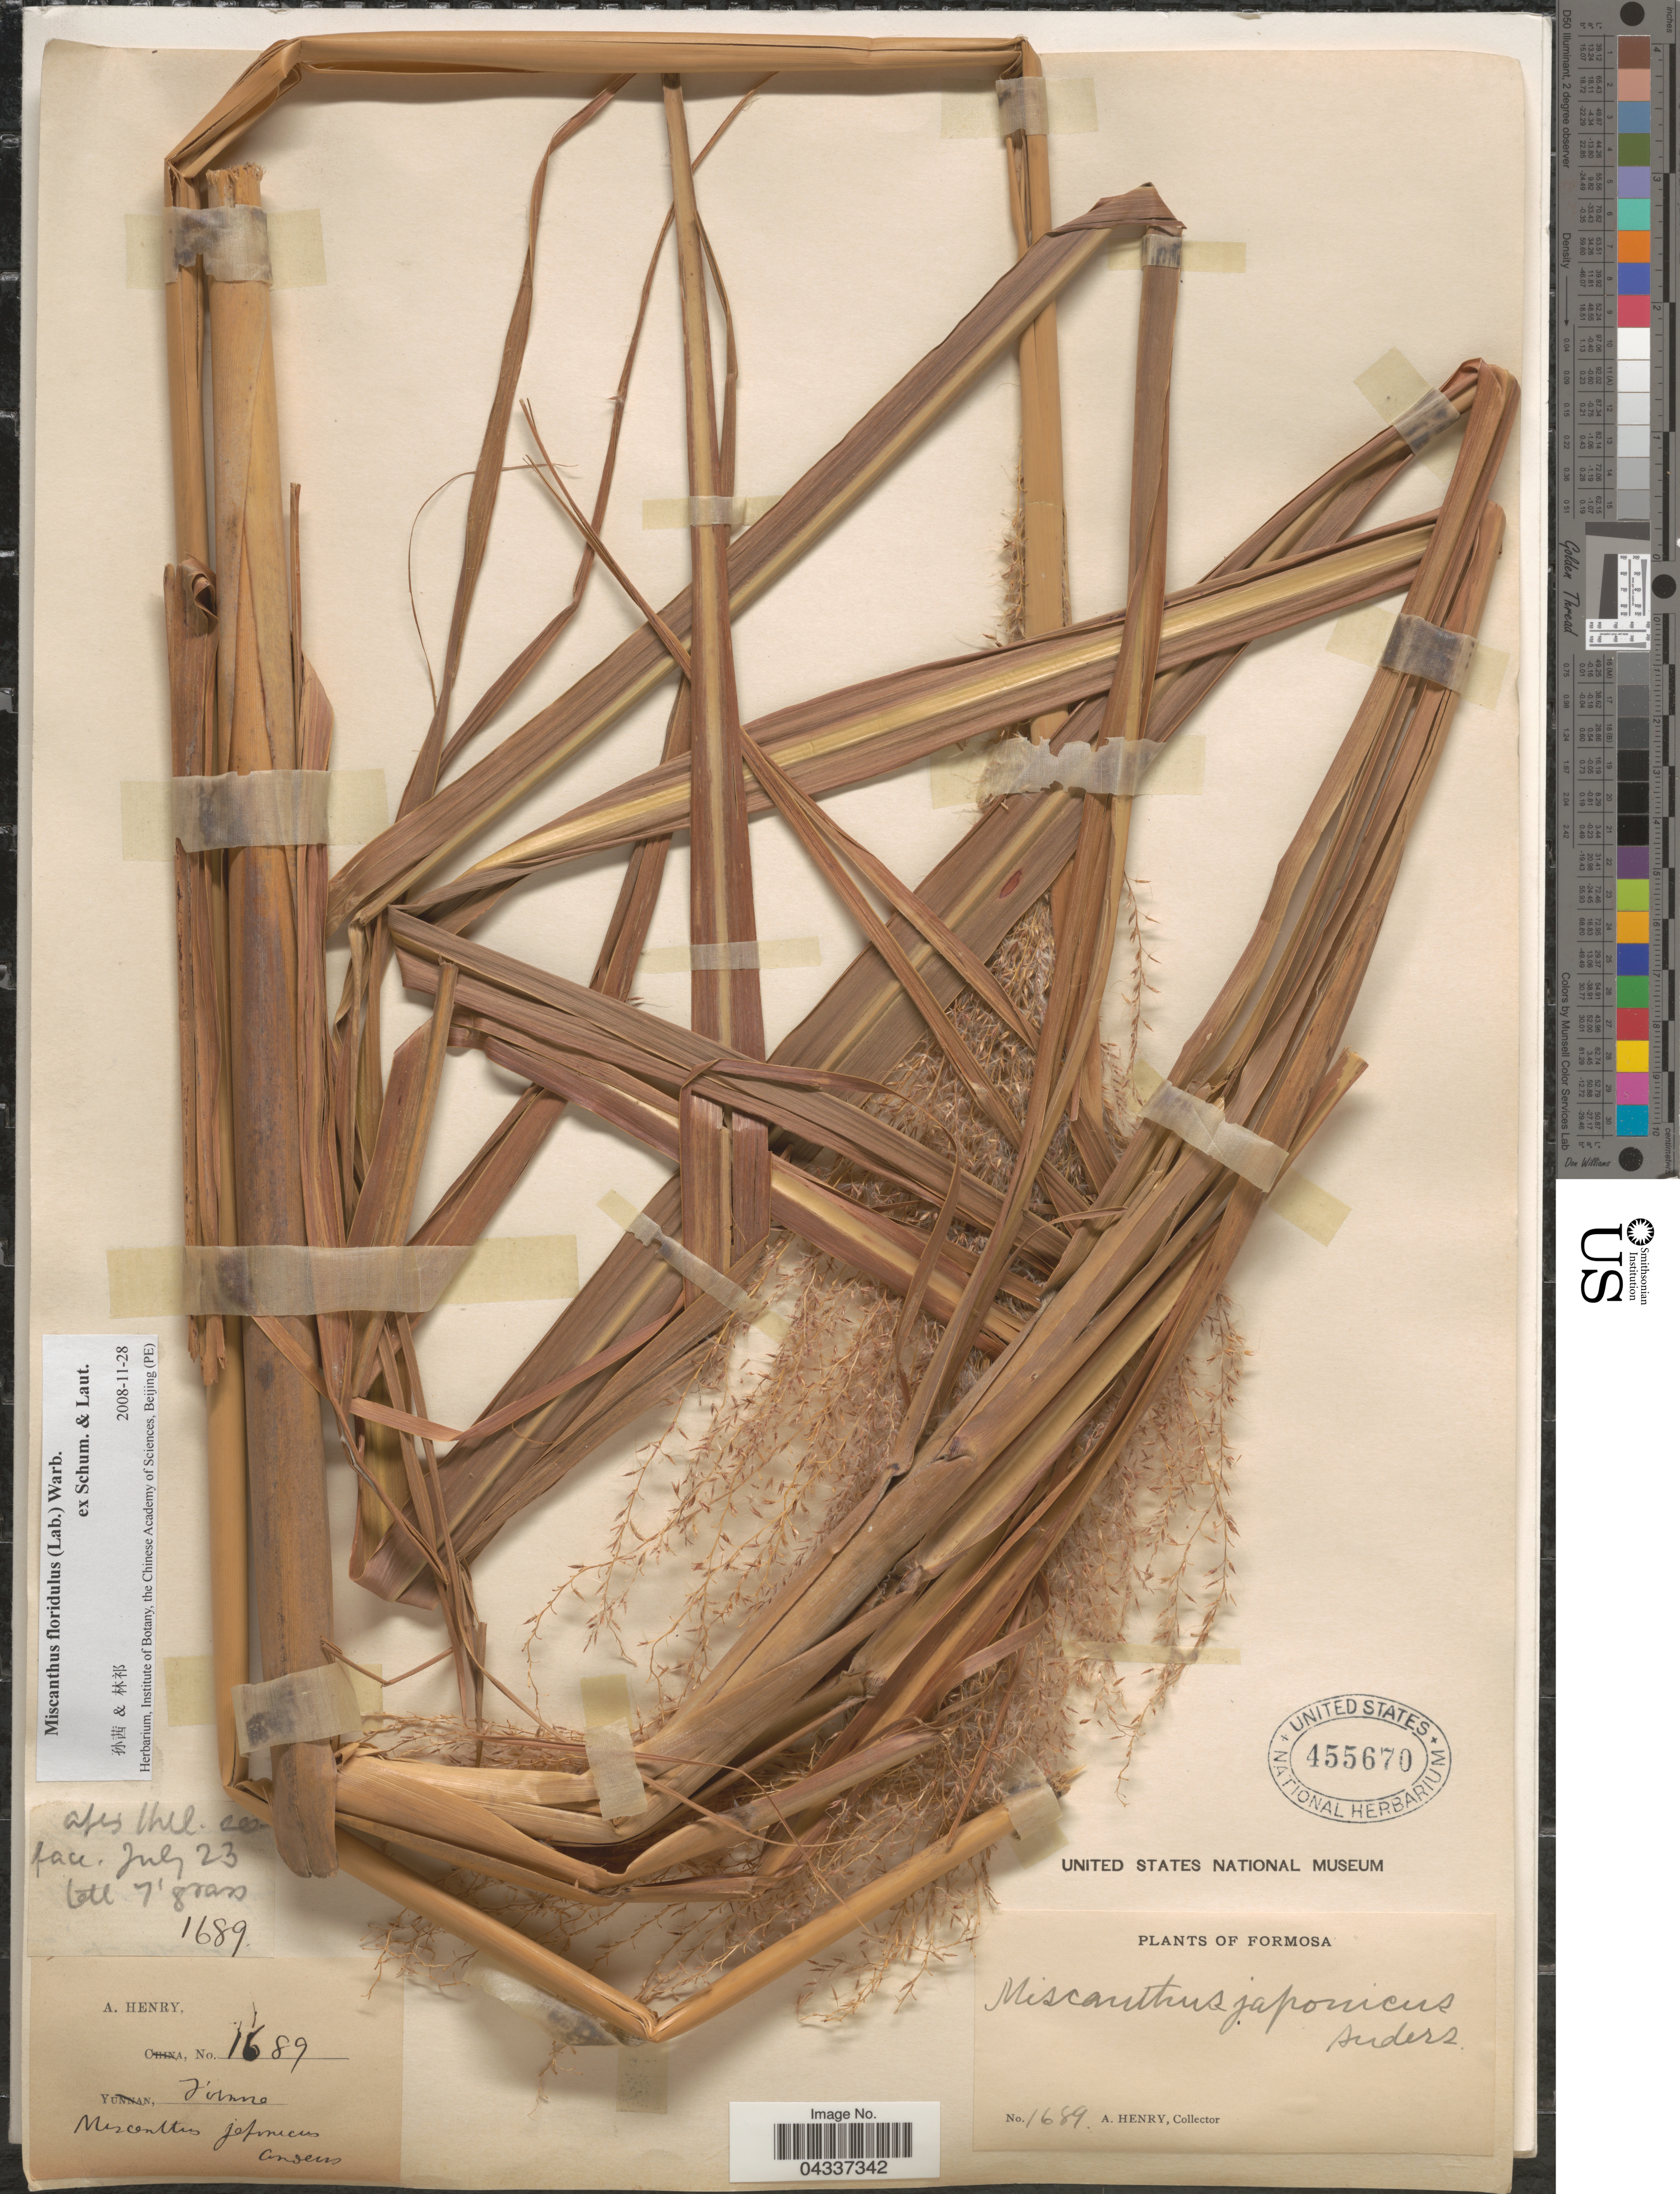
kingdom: Plantae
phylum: Tracheophyta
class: Liliopsida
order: Poales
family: Poaceae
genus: Miscanthus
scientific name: Miscanthus floridulus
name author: (Labill.) Warb.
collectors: A. Henry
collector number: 1689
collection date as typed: Transcribed d/m/y: /7/23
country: Taiwan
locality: Formosa.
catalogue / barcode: US 455670